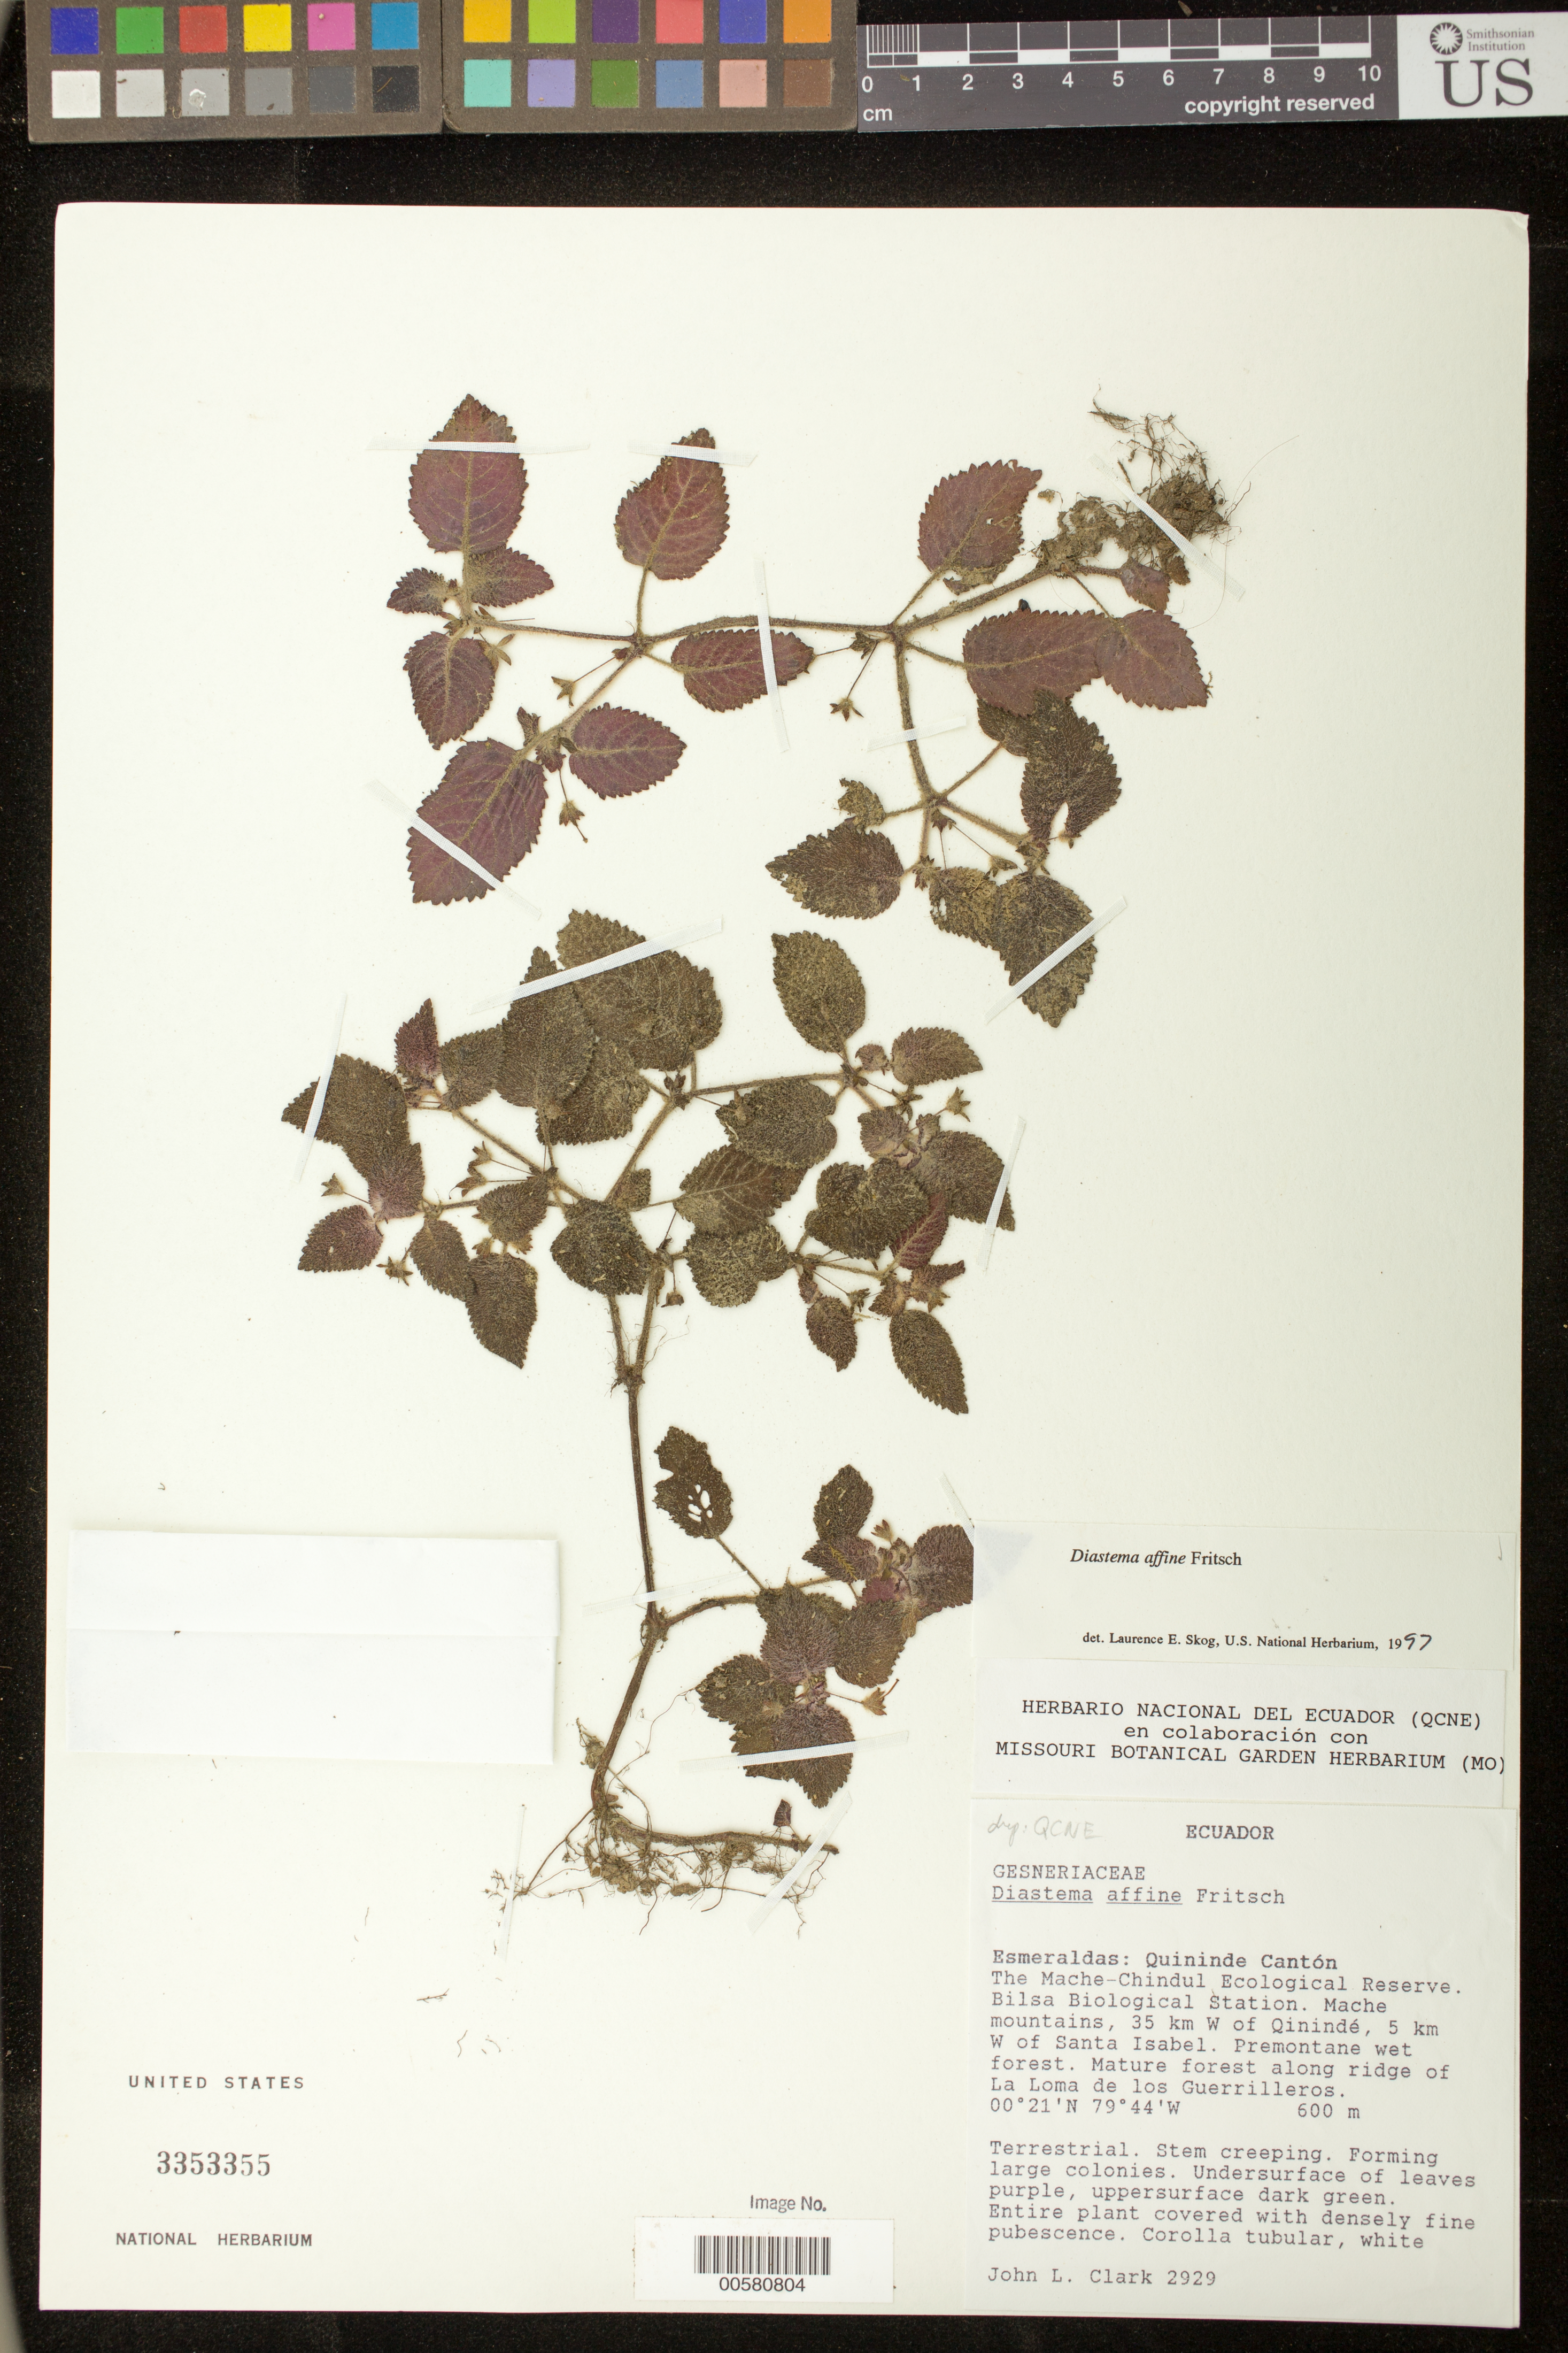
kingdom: Plantae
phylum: Tracheophyta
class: Magnoliopsida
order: Lamiales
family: Gesneriaceae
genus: Diastema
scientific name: Diastema affine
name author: Fritsch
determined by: Skog, Laurence E.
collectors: J. L. Clark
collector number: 2929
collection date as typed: Sep 1996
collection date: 1996-09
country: Ecuador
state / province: Esmeraldas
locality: Quininde Cantón. Mache-Chindul Ecological Reserve, Bilsa Biological Station, Mache mountains, 35 km W of Quinindé, 5 km W of Santa Isabel; mature forest along ridge of La Loma de los Guerrilleros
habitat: Premontane wet forest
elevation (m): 600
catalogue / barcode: US 3353355